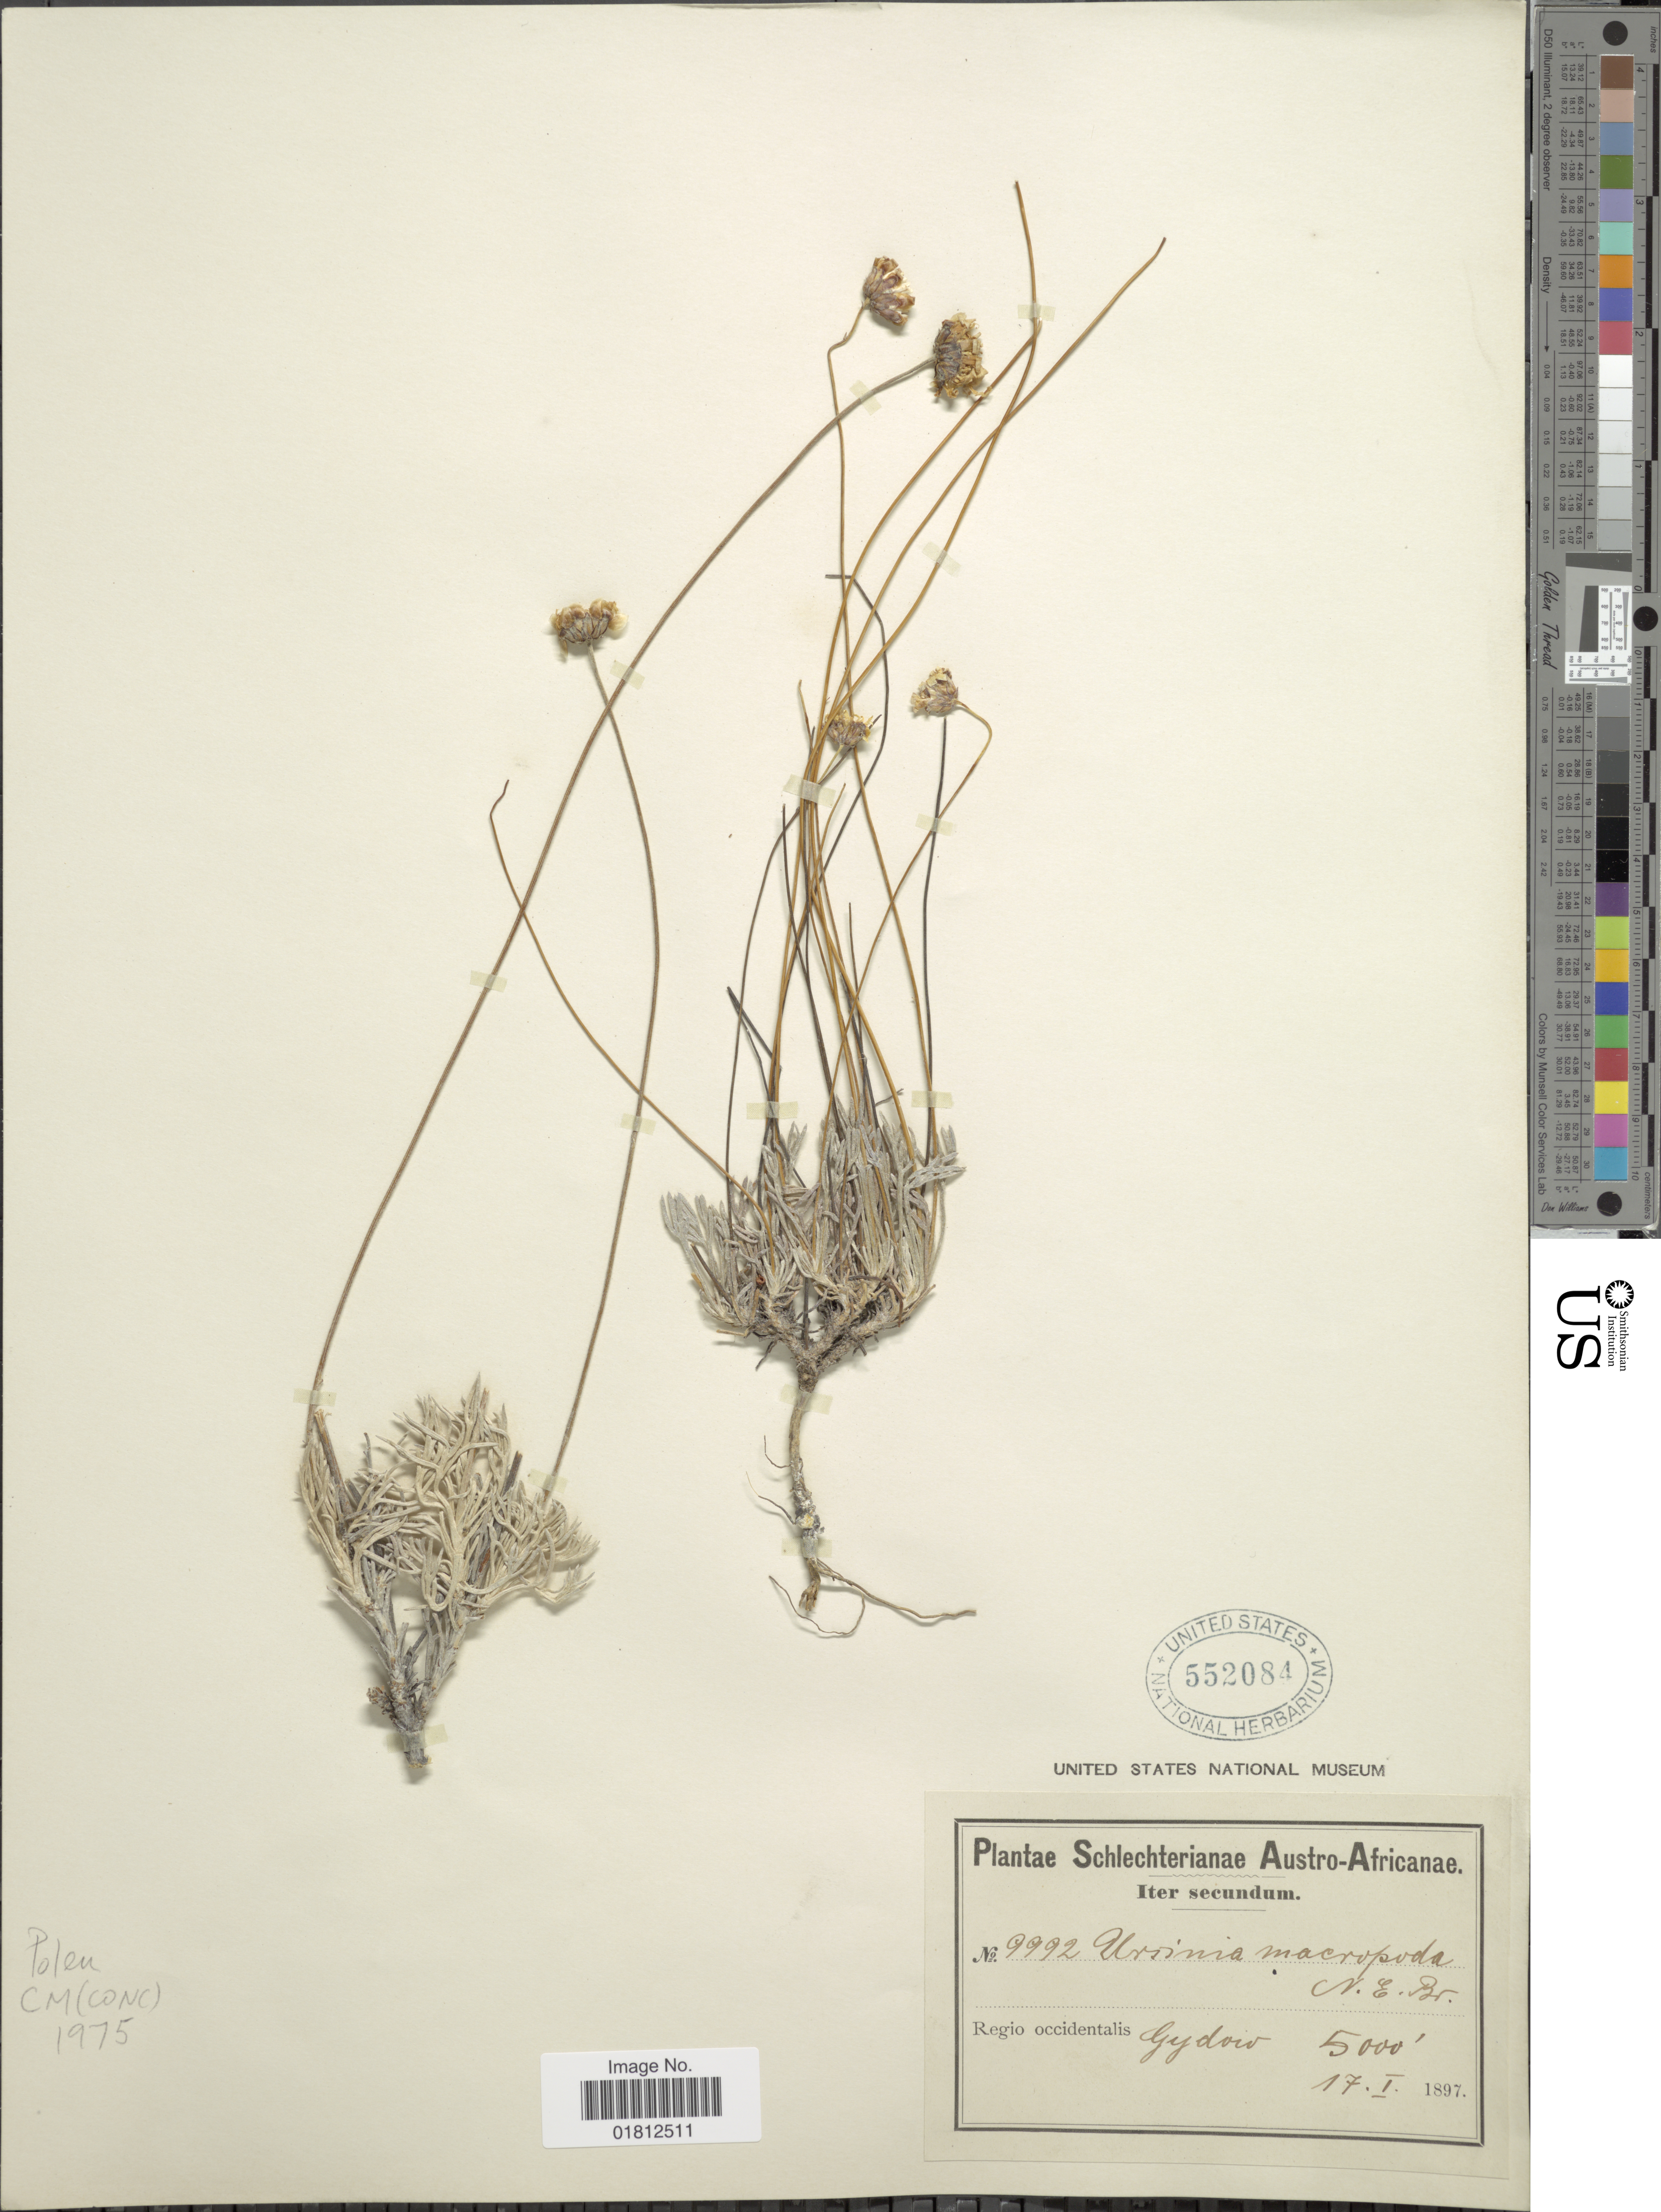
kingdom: Plantae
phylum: Tracheophyta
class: Magnoliopsida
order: Asterales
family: Asteraceae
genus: Ursinia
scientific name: Ursinia macropoda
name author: N.E. Br.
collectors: Schlechter, --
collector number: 9992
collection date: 1897-01-17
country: South Africa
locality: Austro-Africanae, regio occidentales Gydow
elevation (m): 1524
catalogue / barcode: US 552084